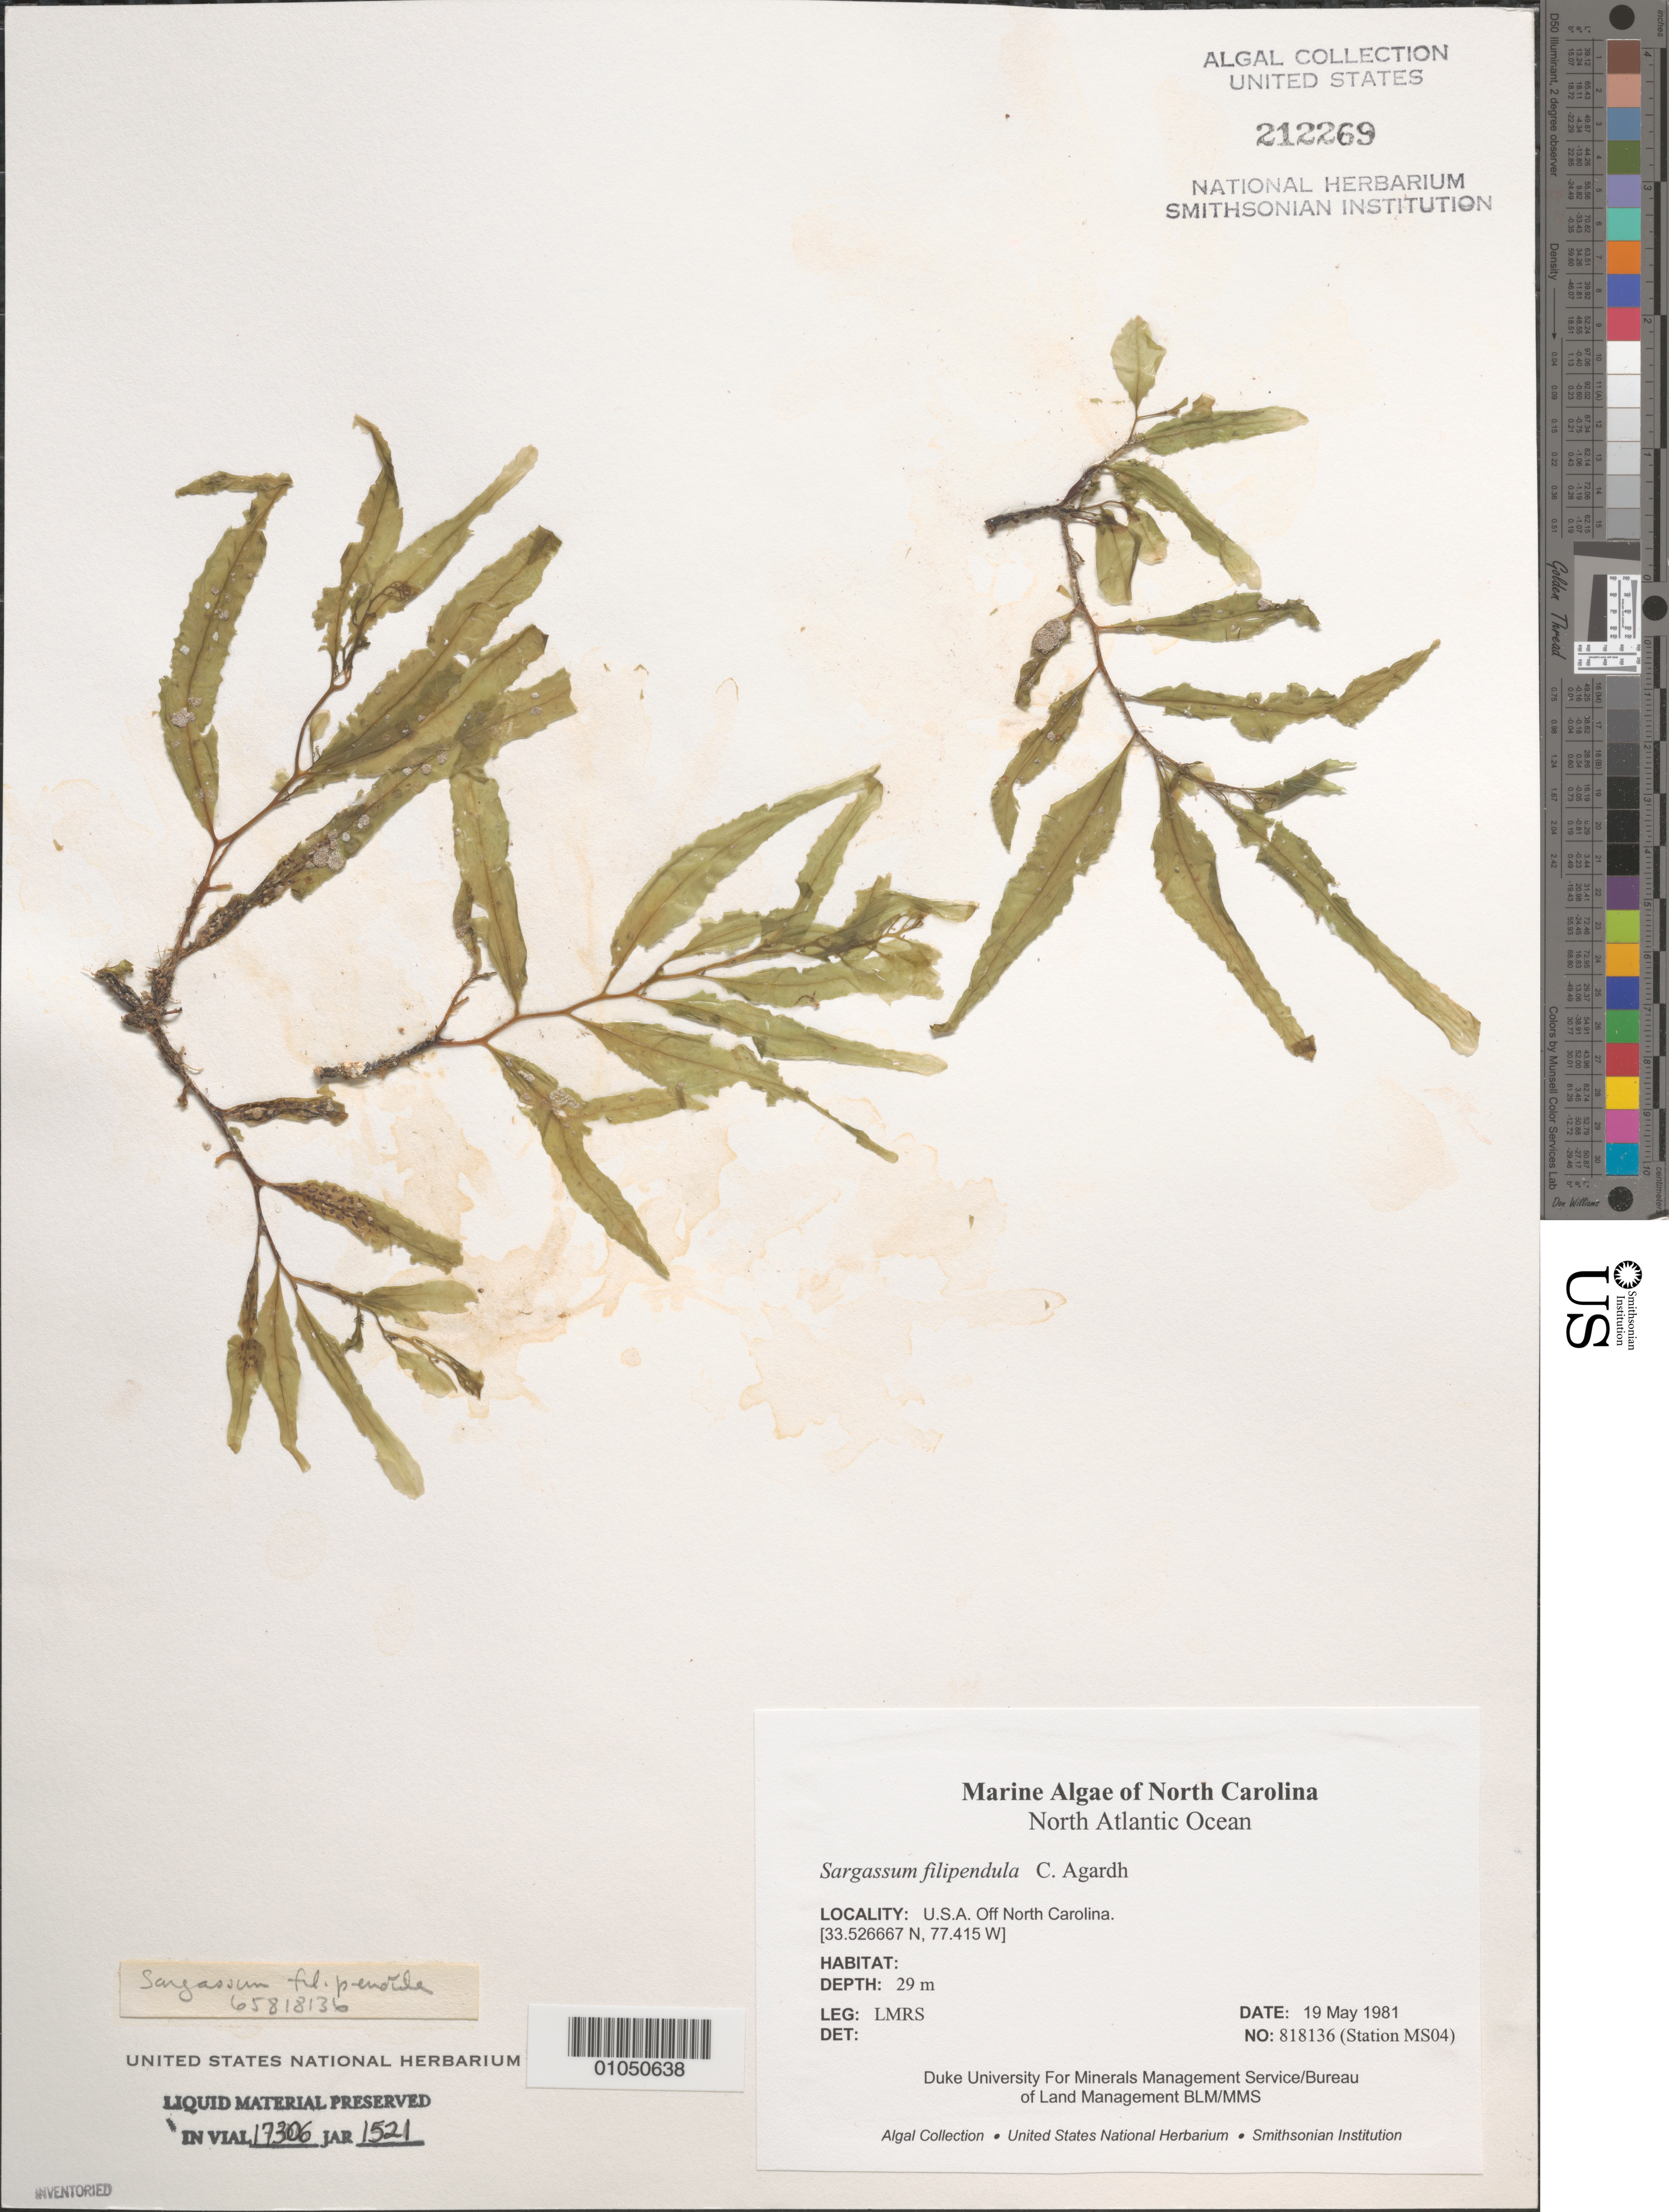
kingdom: Chromista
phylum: Ochrophyta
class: Phaeophyceae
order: Fucales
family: Sargassaceae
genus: Sargassum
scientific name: Sargassum filipendula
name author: C. Agardh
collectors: LMRS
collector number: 818136 Station MS04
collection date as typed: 19 May 1981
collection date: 1981-05-19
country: United States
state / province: North Carolina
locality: North Atlantic Ocean off North Carolina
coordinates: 33.526667 N, 77.415 W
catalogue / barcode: US 212269